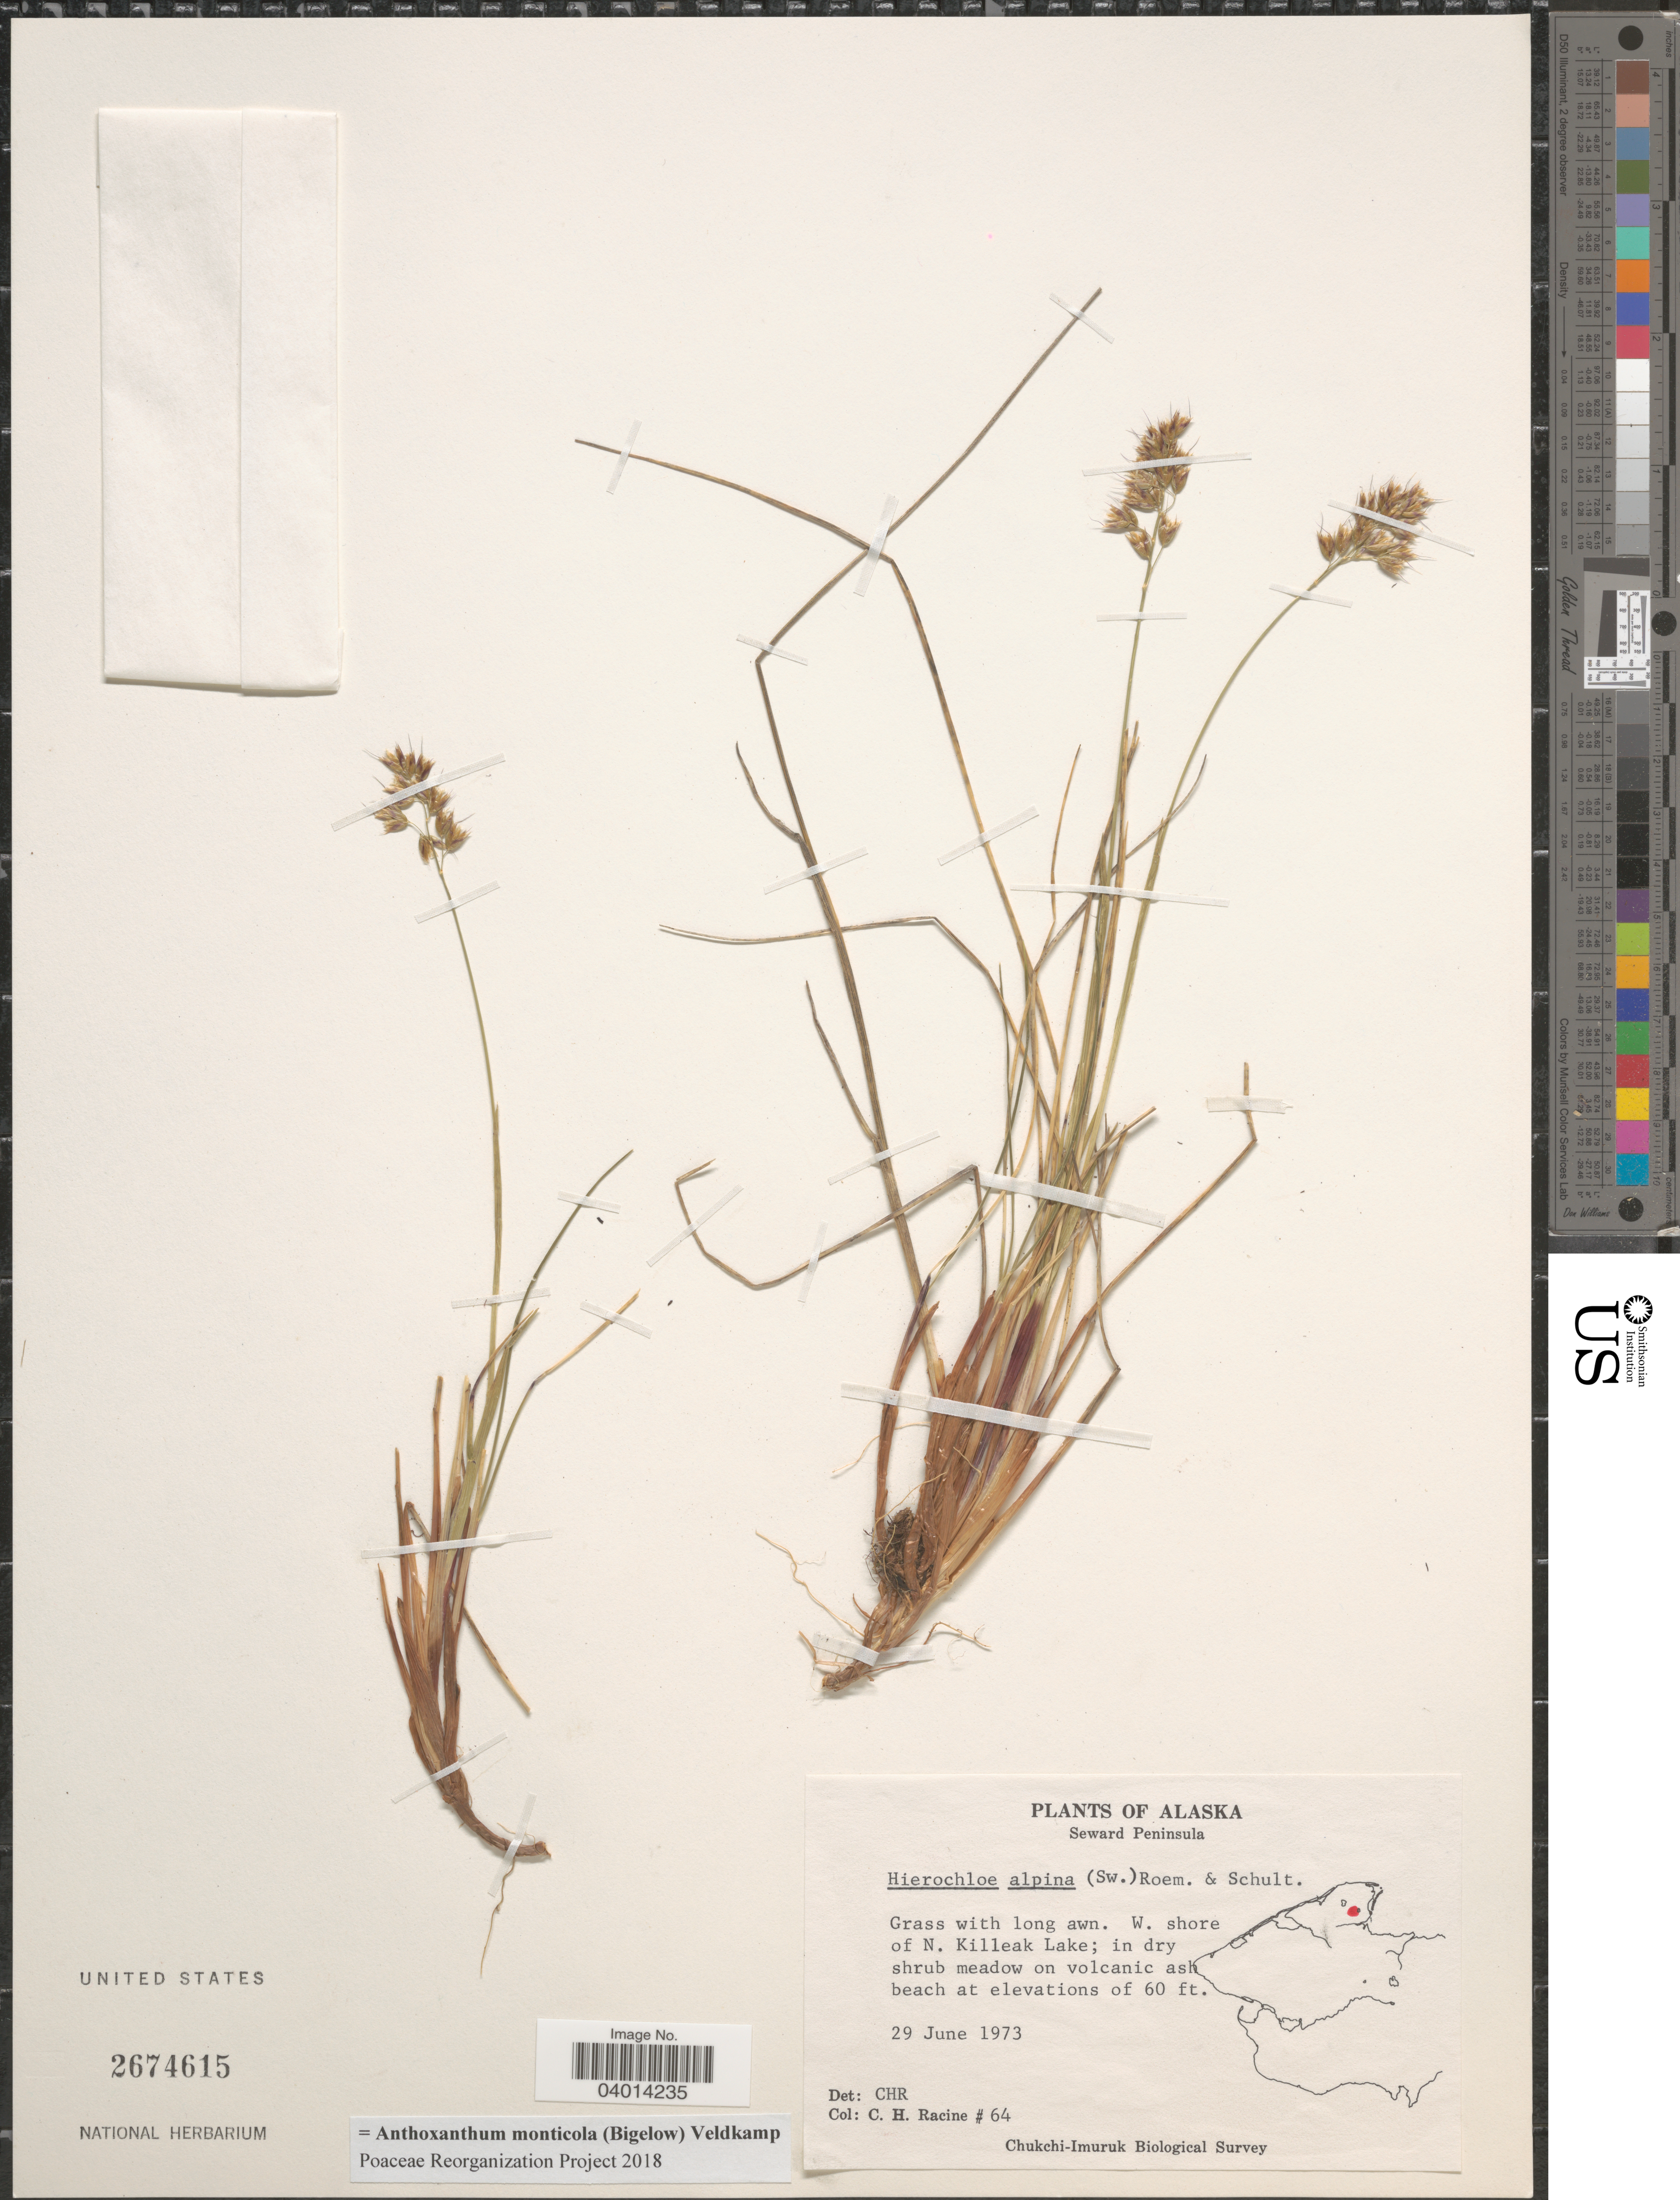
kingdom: Plantae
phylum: Tracheophyta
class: Liliopsida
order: Poales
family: Poaceae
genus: Anthoxanthum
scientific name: Anthoxanthum monticola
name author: (Bigelow) Veldkamp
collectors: C. Racine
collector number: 64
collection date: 1973-06-29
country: United States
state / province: Alaska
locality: Seward Peninsula. W. shore of N. Killeak Lake; in dry shrub meadow on volcanic ash beach.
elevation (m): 18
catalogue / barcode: US 2674615